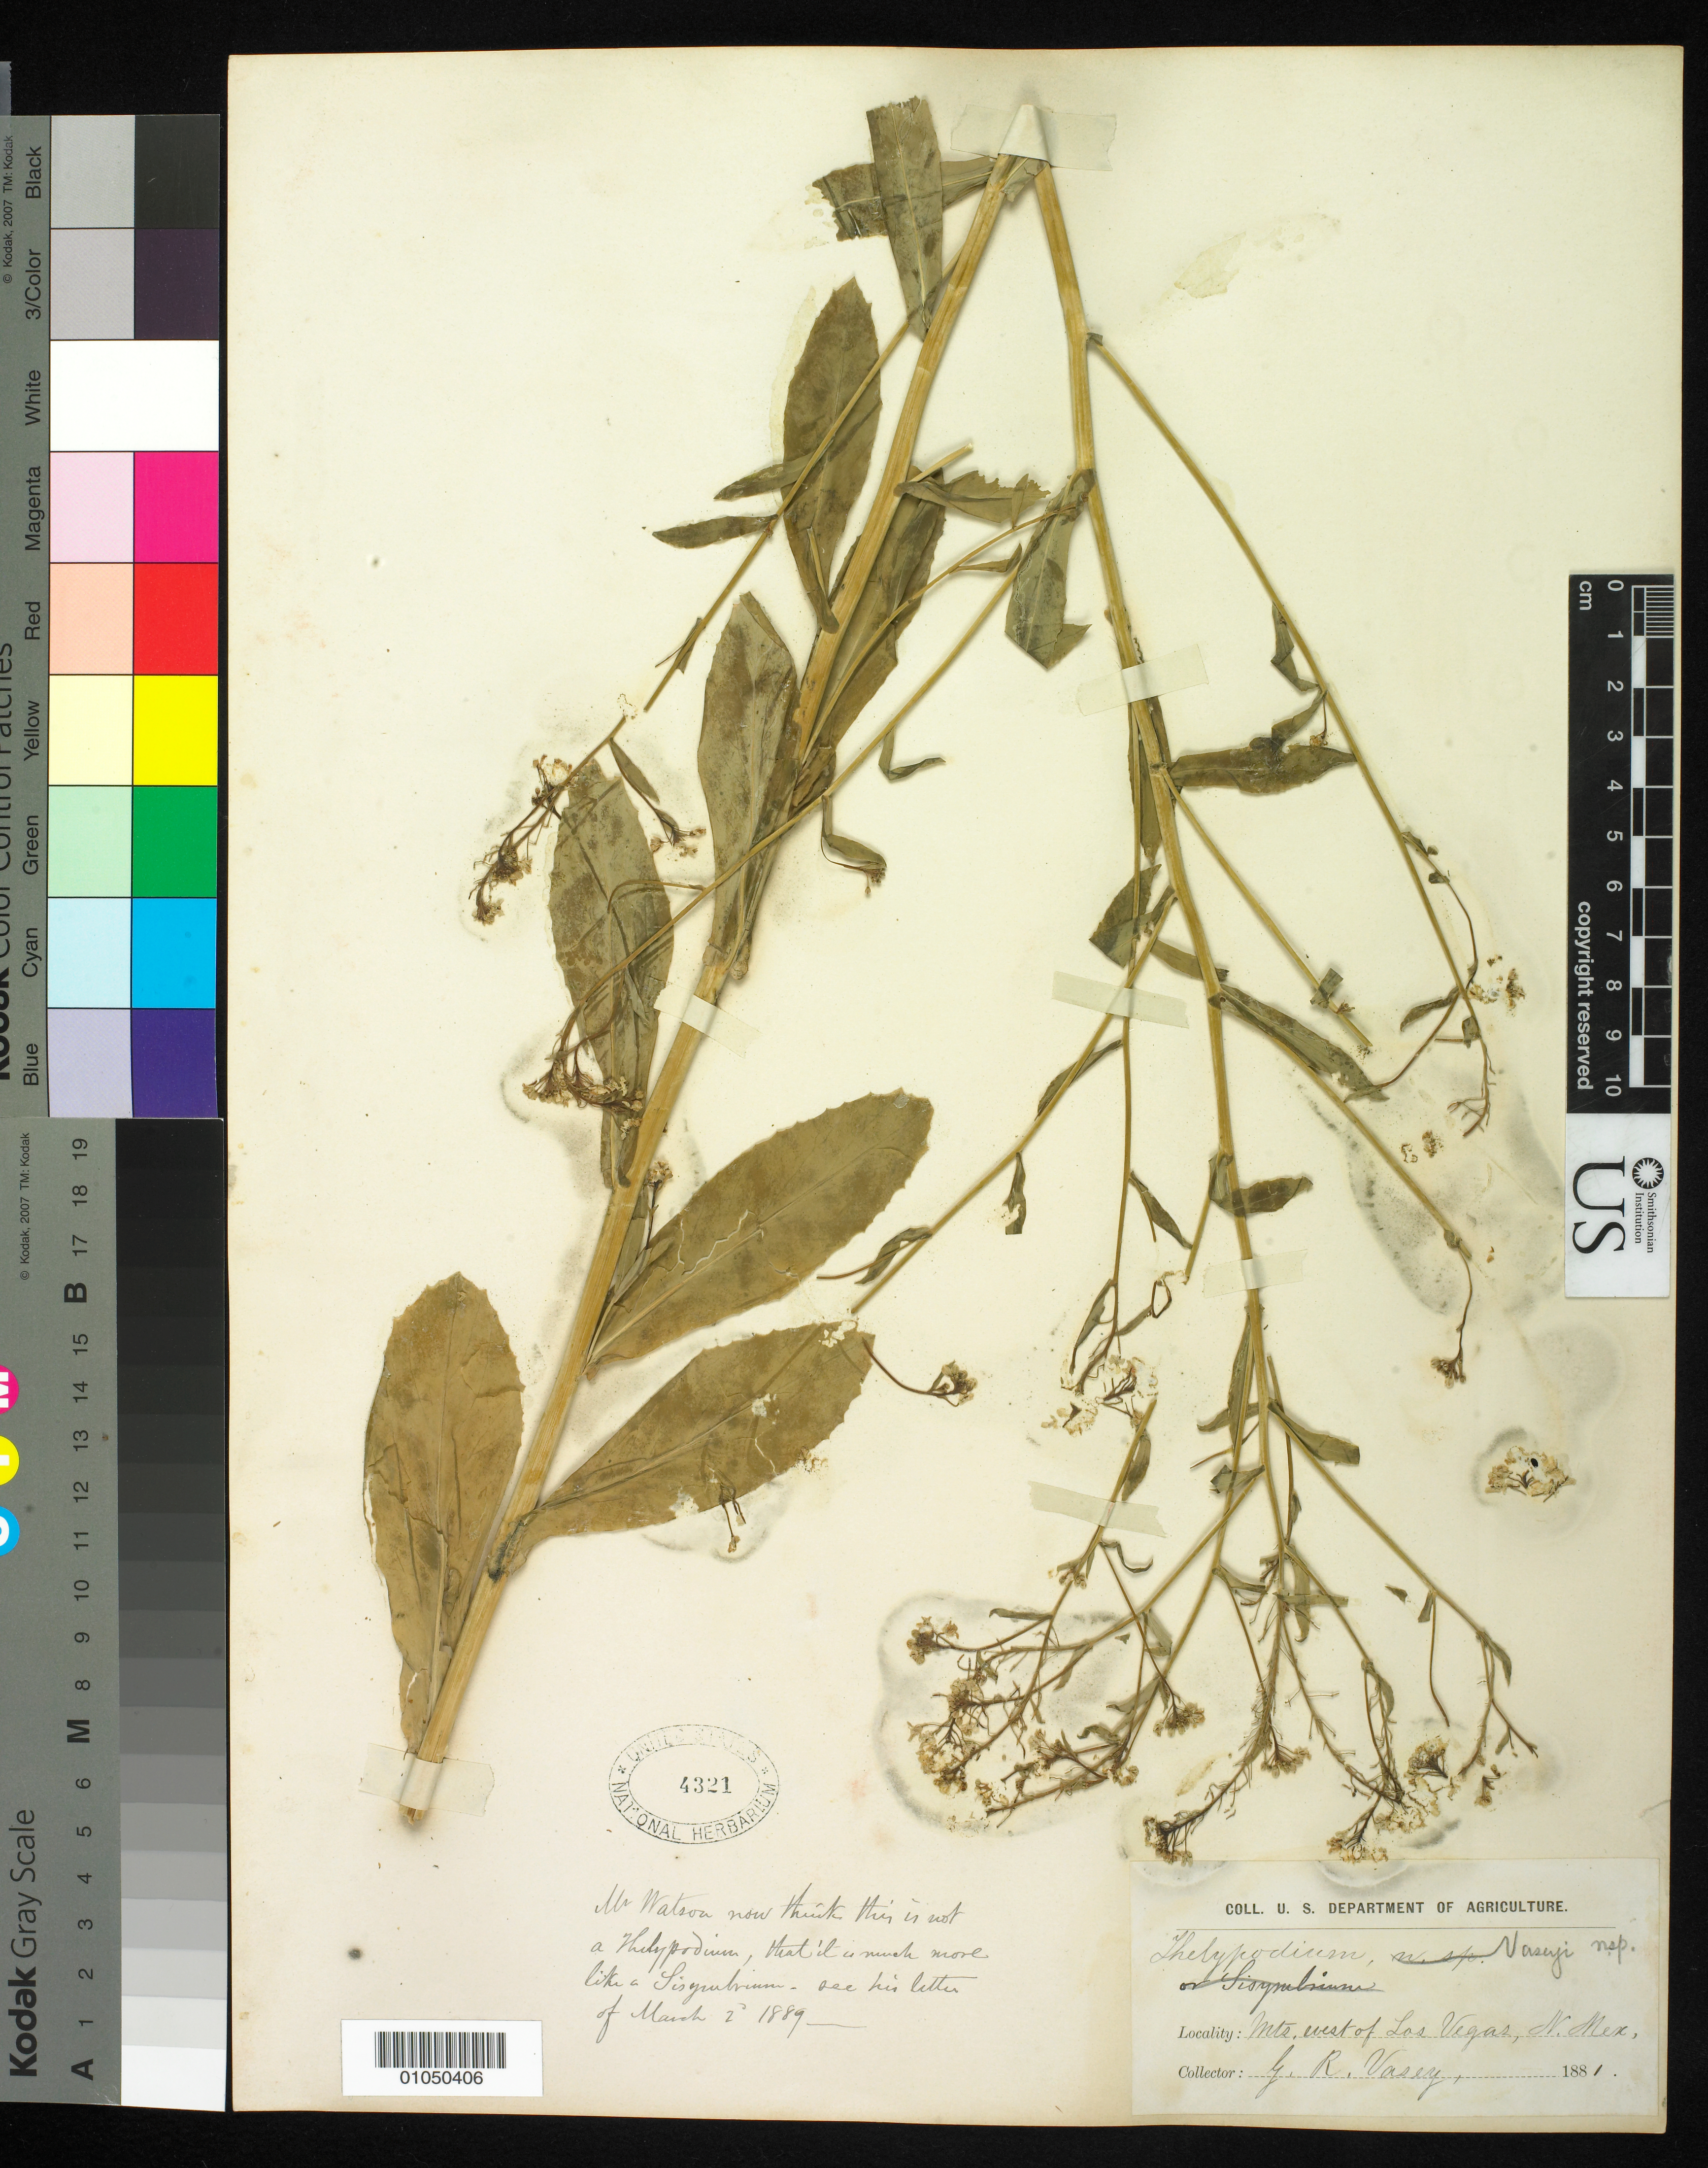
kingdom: Plantae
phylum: Tracheophyta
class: Magnoliopsida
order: Brassicales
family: Brassicaceae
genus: Sisymbrium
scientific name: Sisymbrium vaseyi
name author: S. Watson ex B.L. Rob.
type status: Isotype; Syntype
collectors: G. R. Vasey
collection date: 1881-07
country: United States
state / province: New Mexico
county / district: San Miguel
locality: Mts. west of Las Vegas, N. Mexico.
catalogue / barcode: US 4321